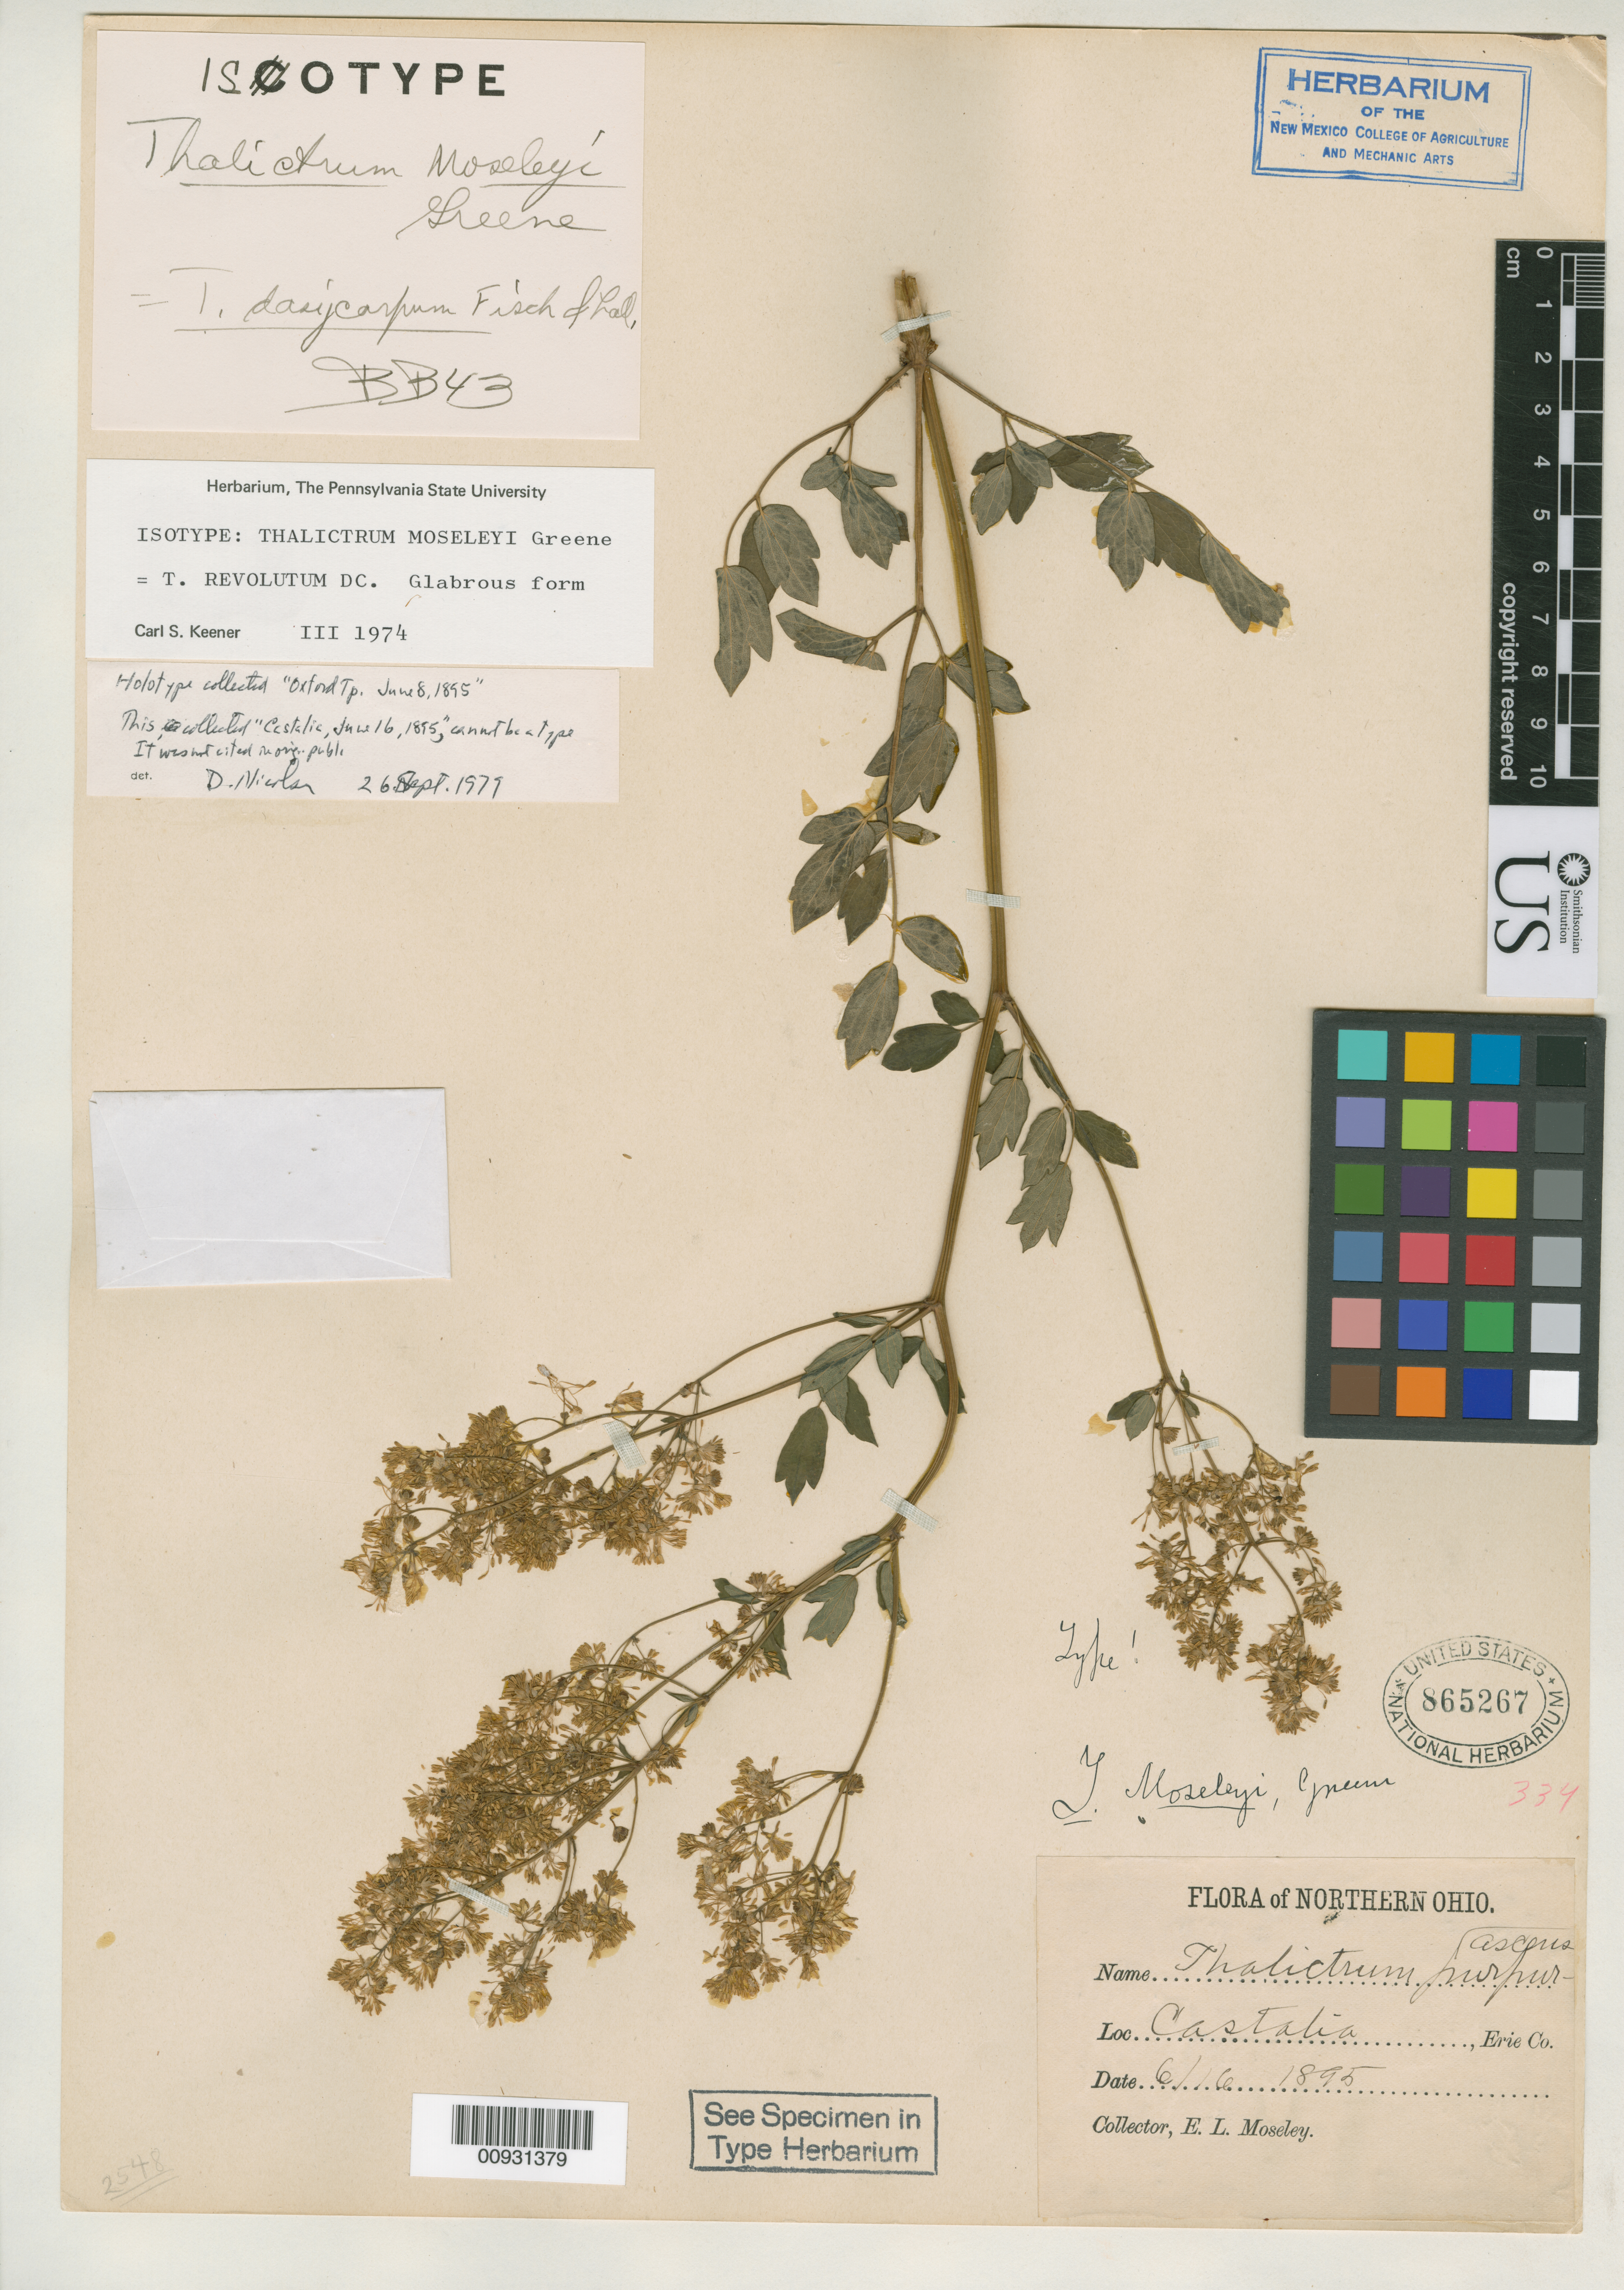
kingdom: Plantae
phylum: Tracheophyta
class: Magnoliopsida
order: Ranunculales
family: Ranunculaceae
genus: Thalictrum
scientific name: Thalictrum moseleyi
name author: Greene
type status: Possible Isotype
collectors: E. Moseley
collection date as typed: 16 Jun 1895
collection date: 1895-06-16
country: United States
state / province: Ohio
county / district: Erie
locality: Castalia.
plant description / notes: Annotated as isotype by B. Boivin (1943) and by C.S. Keener (1974) but dubiously an isotype. Protologue cites type explicitly as US 431249, collected 8 Jun 1895, Oxford, Pennsylvania (this sheet, 16 June and Castalia).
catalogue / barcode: US 865267